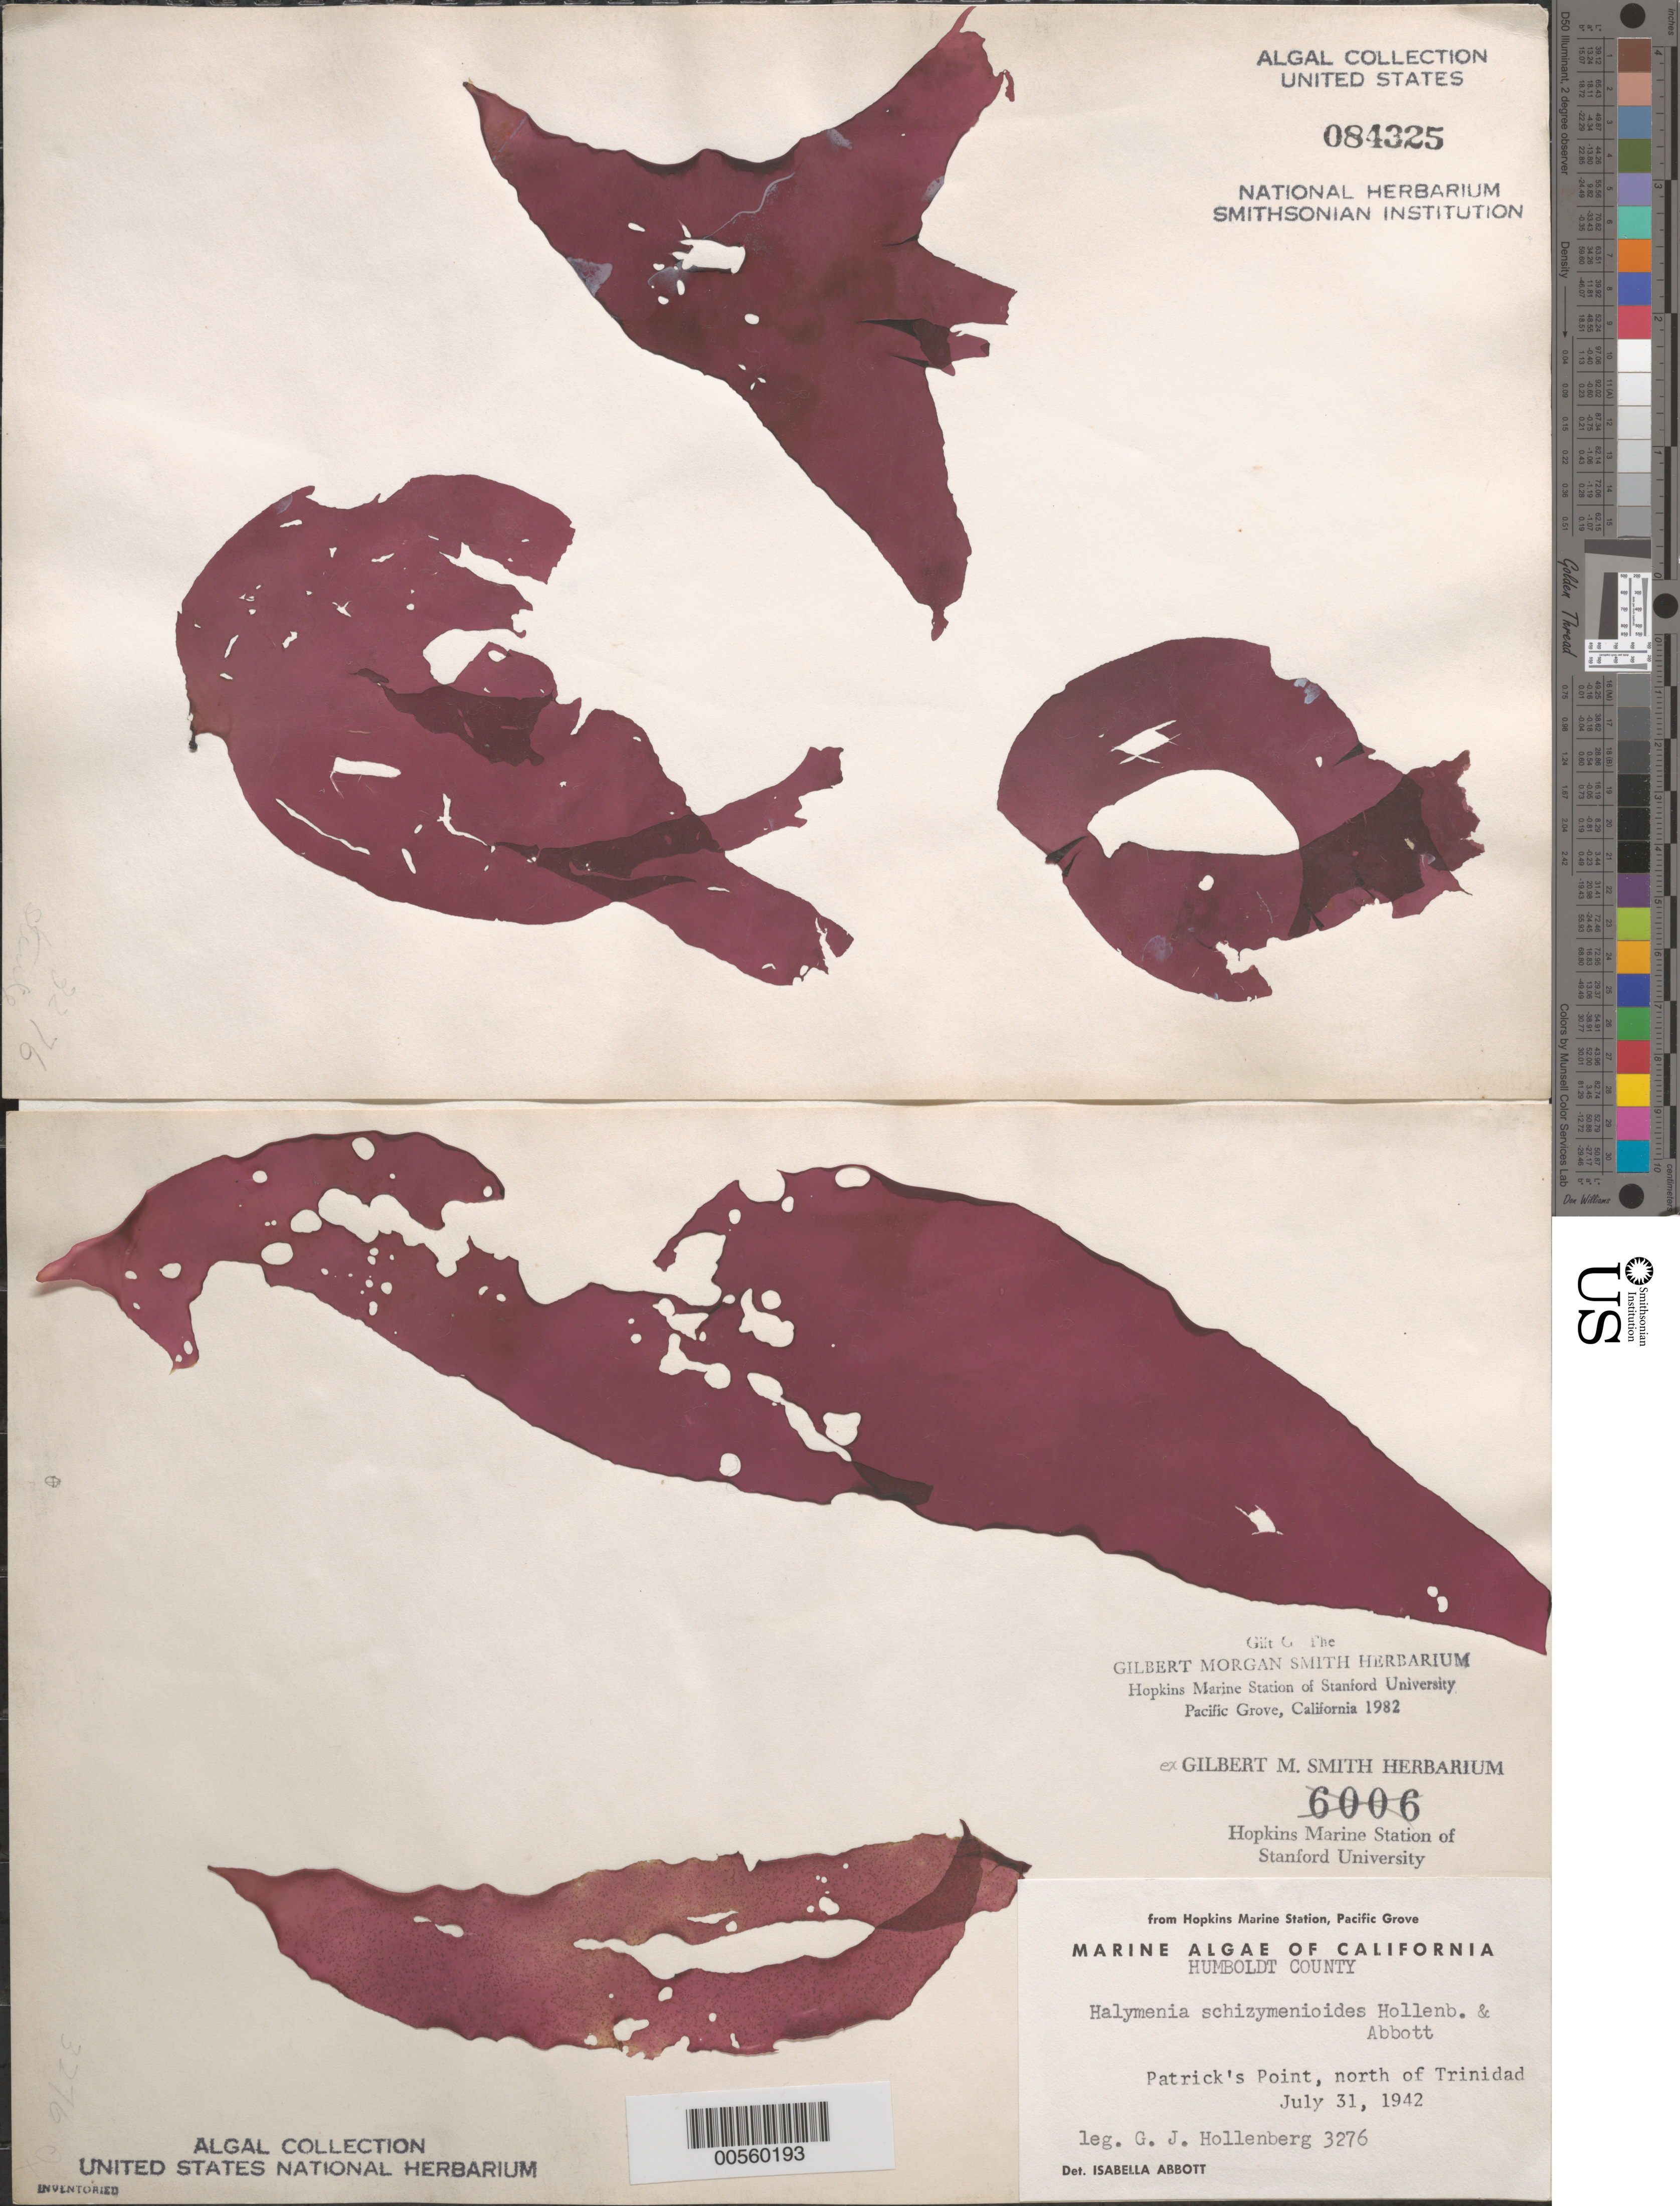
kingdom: Plantae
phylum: Rhodophyta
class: Florideophyceae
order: Halymeniales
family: Halymeniaceae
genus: Halymenia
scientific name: Halymenia schizymenioides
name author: Hollenb. & I.A. Abbott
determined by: Abbott, Isabella A.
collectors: G. Hollenberg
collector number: GJH 3276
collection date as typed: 31 Jul 1942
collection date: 1942-07-31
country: United States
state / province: California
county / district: Humboldt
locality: Patrick's Point, north of Trinidad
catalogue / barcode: US 84325